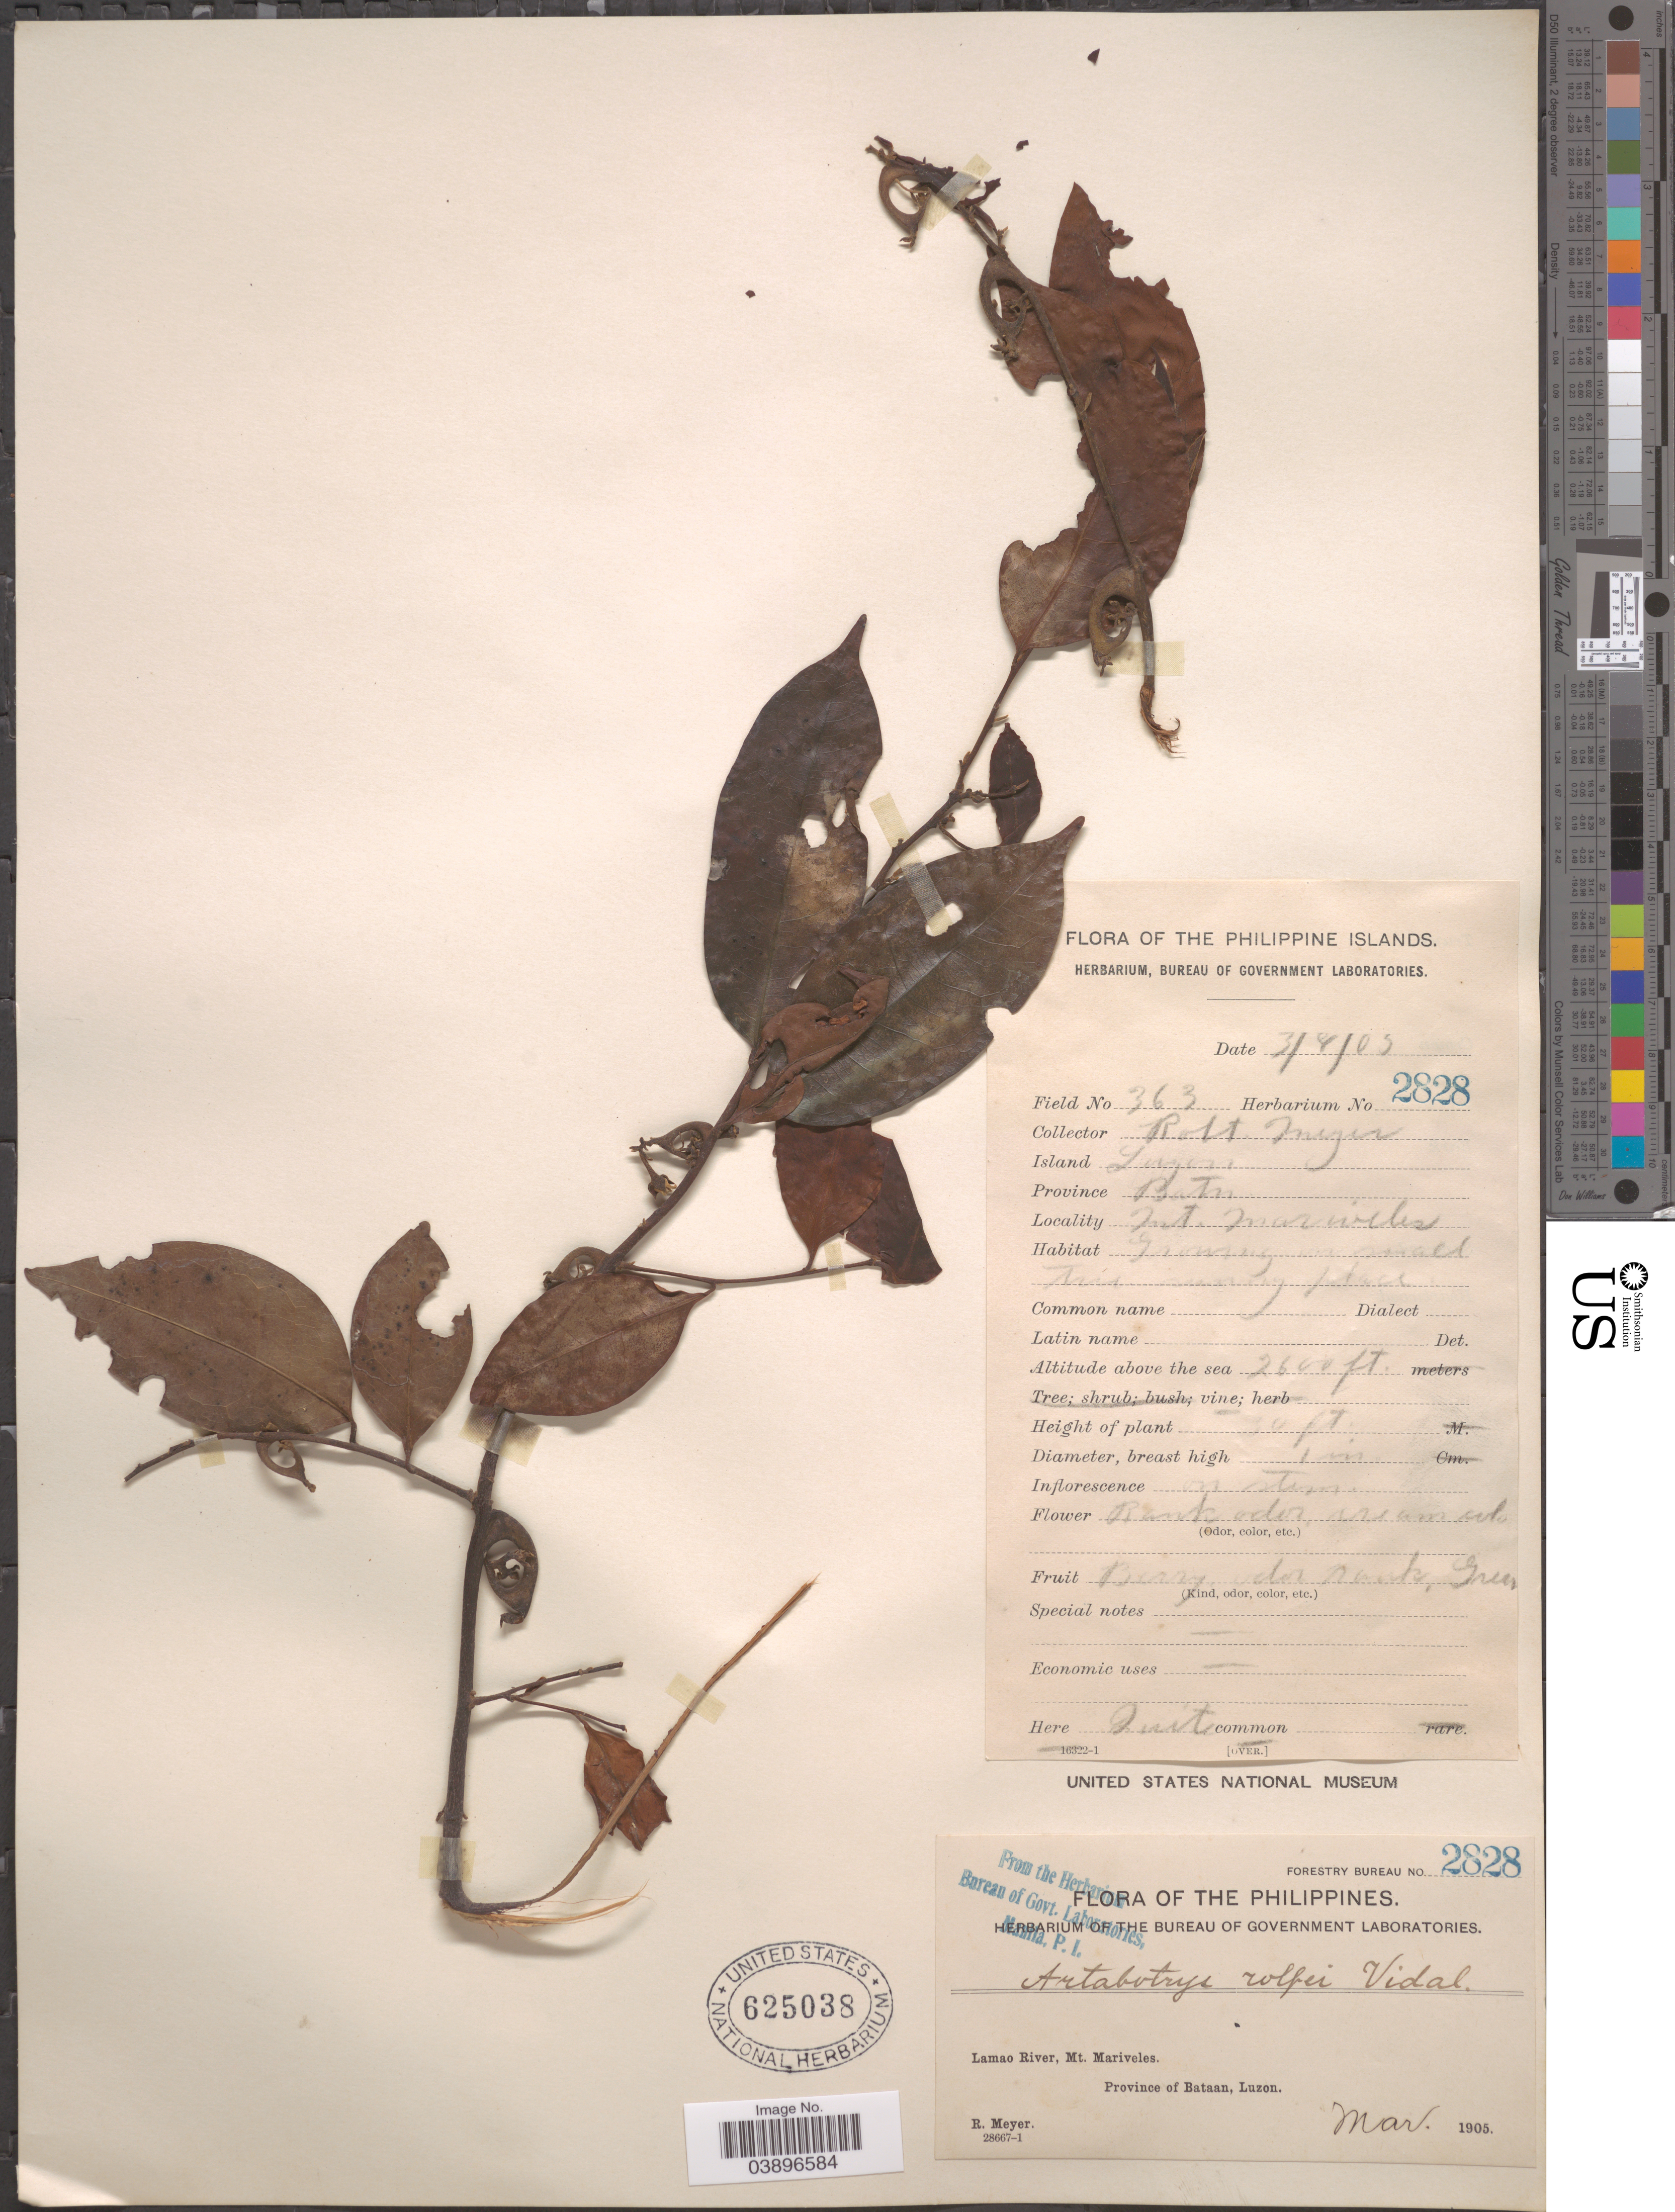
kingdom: Plantae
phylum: Tracheophyta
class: Magnoliopsida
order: Magnoliales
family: Annonaceae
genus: Artabotrys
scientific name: Artabotrys suaveolens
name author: (Blume) Blume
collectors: R. Meyer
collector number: Forestry Bureau 2828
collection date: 1905-03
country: Philippines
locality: Lamao River, Mt. Mariveles, Province of Bataan, Luzon.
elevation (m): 792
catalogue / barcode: US 625038